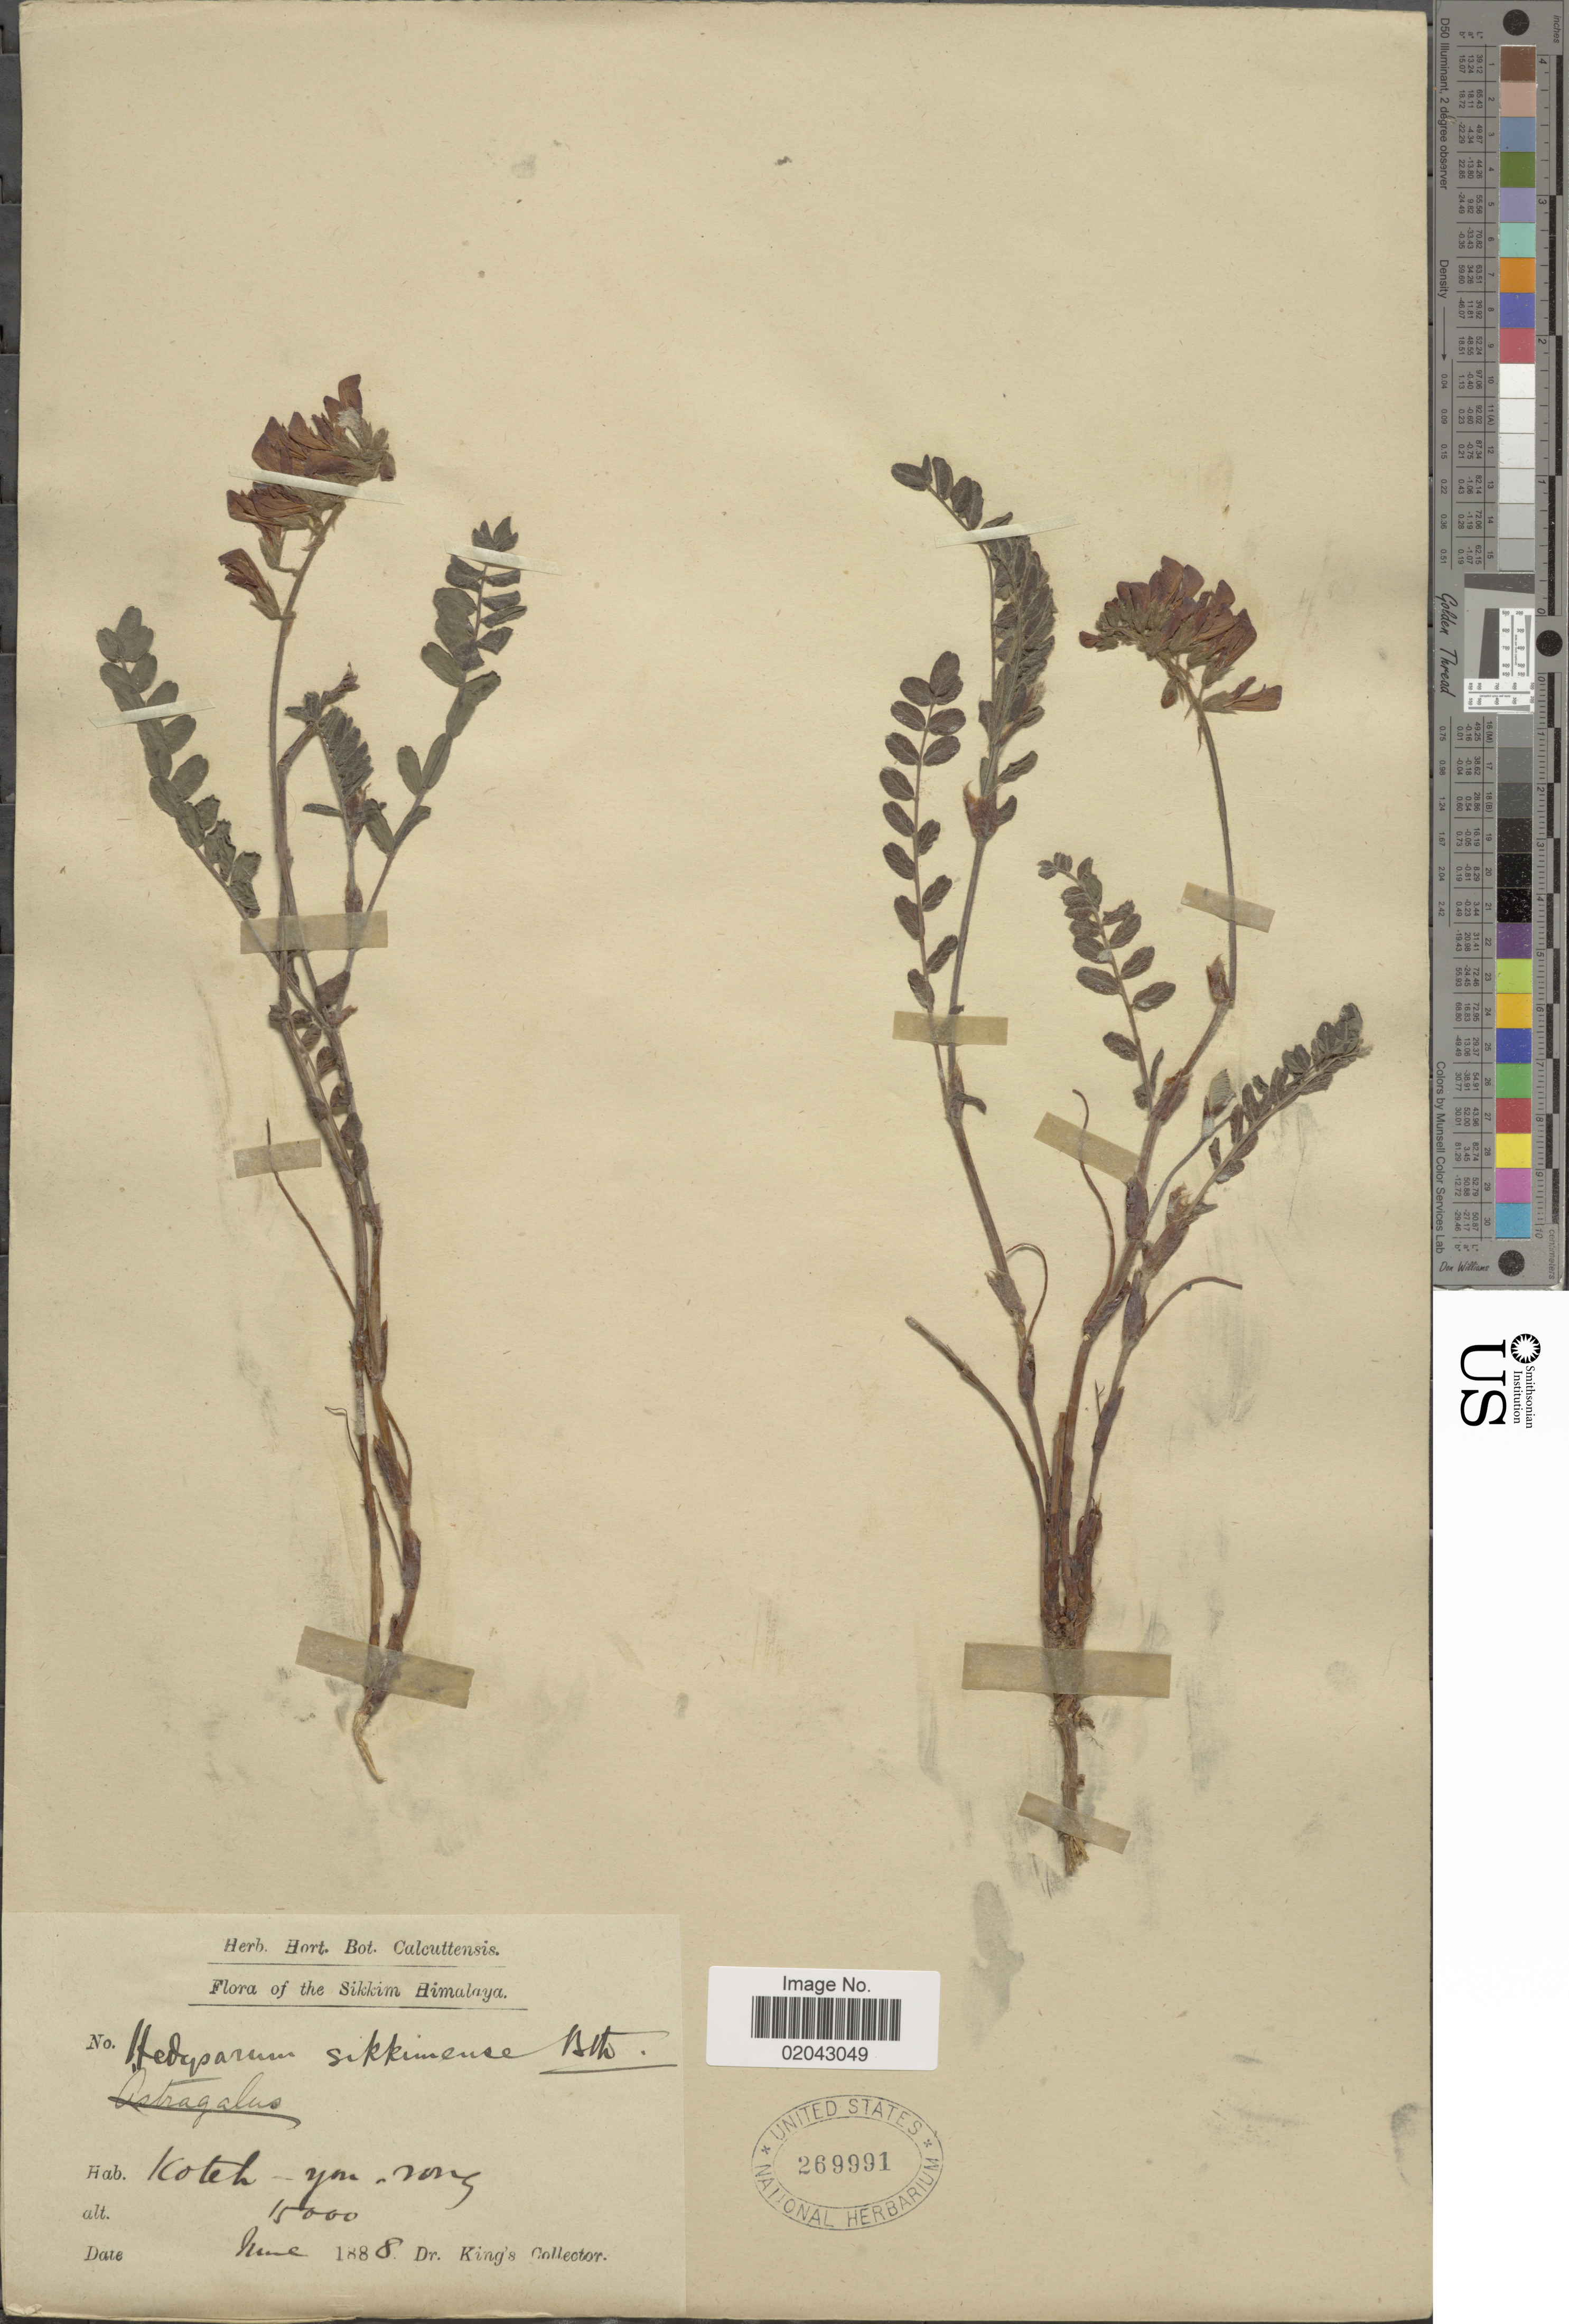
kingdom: Plantae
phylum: Tracheophyta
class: Magnoliopsida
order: Fabales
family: Fabaceae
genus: Hedysarum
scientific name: Hedysarum sikkimense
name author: Baker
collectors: Dr. King's collector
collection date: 1888-06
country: India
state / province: Sikkim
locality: Sikkim Himalaya, Koteh - yu - rong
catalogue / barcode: US 269991